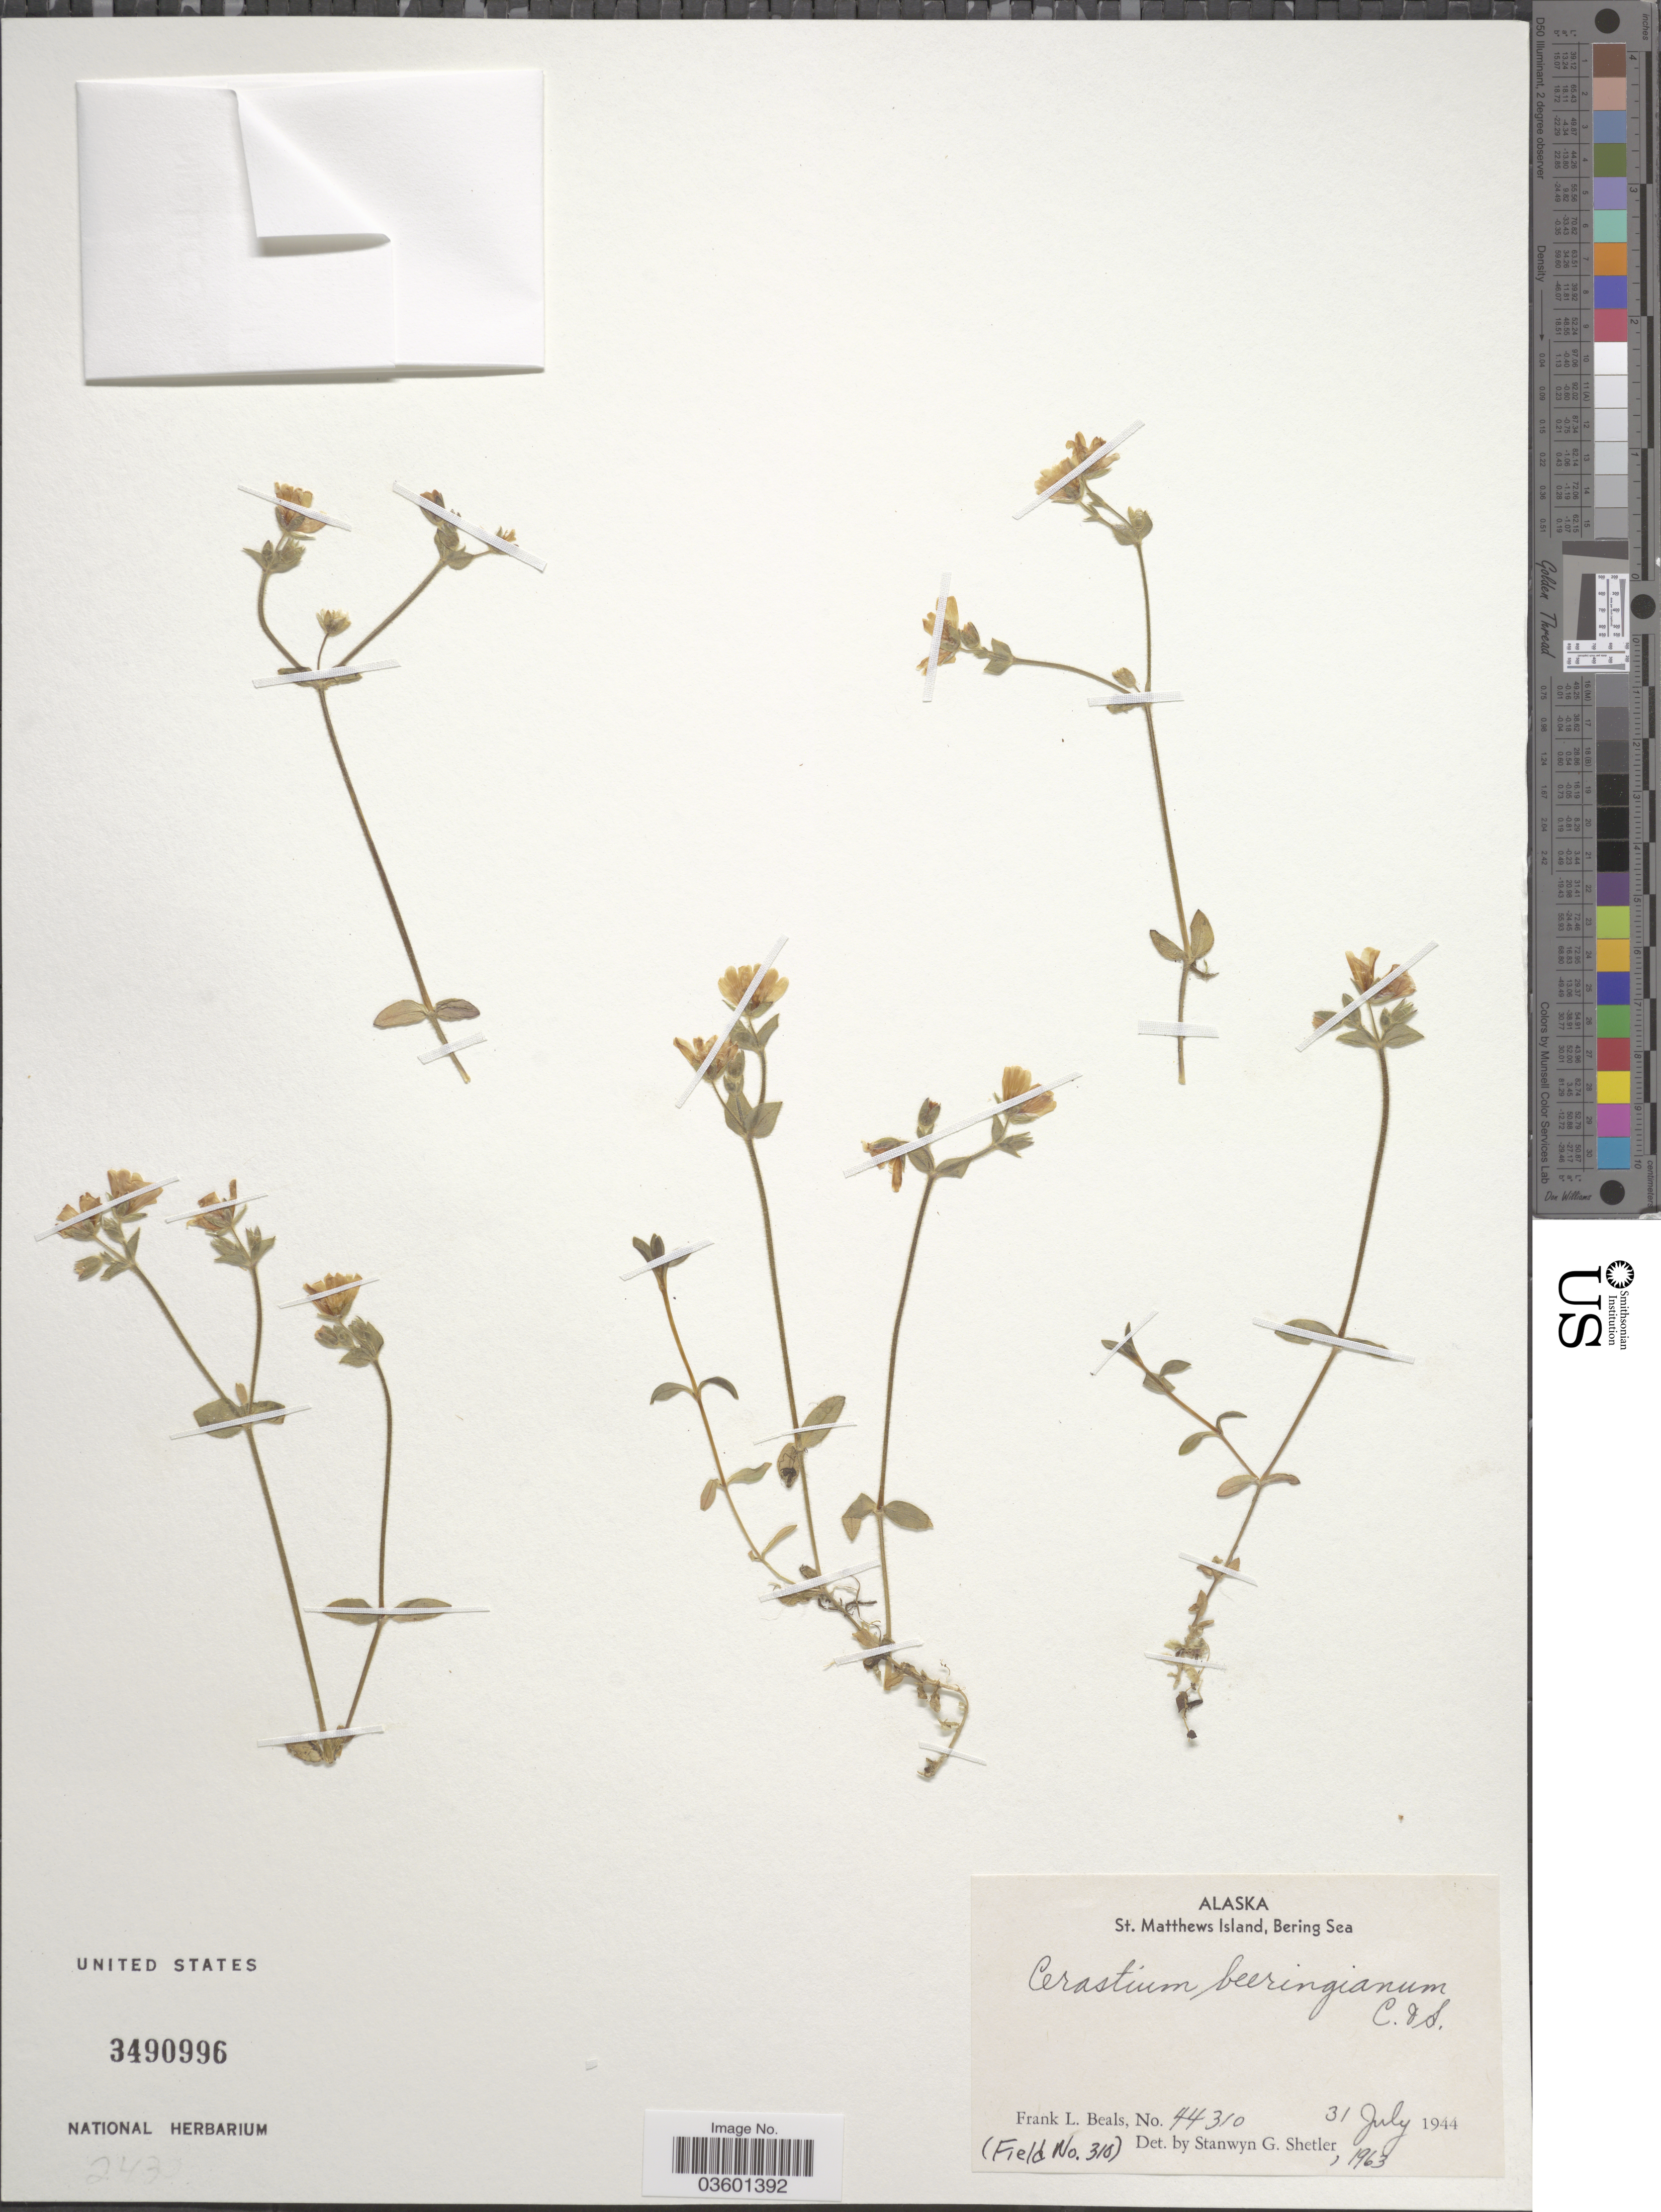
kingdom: Plantae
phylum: Tracheophyta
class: Magnoliopsida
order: Caryophyllales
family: Caryophyllaceae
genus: Cerastium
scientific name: Cerastium beeringianum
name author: Cham. & Schltdl.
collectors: F. Beals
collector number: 44310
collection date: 1944-07-31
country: United States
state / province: Alaska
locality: St. Matthews Island, Bering Sea.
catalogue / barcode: US 3490996